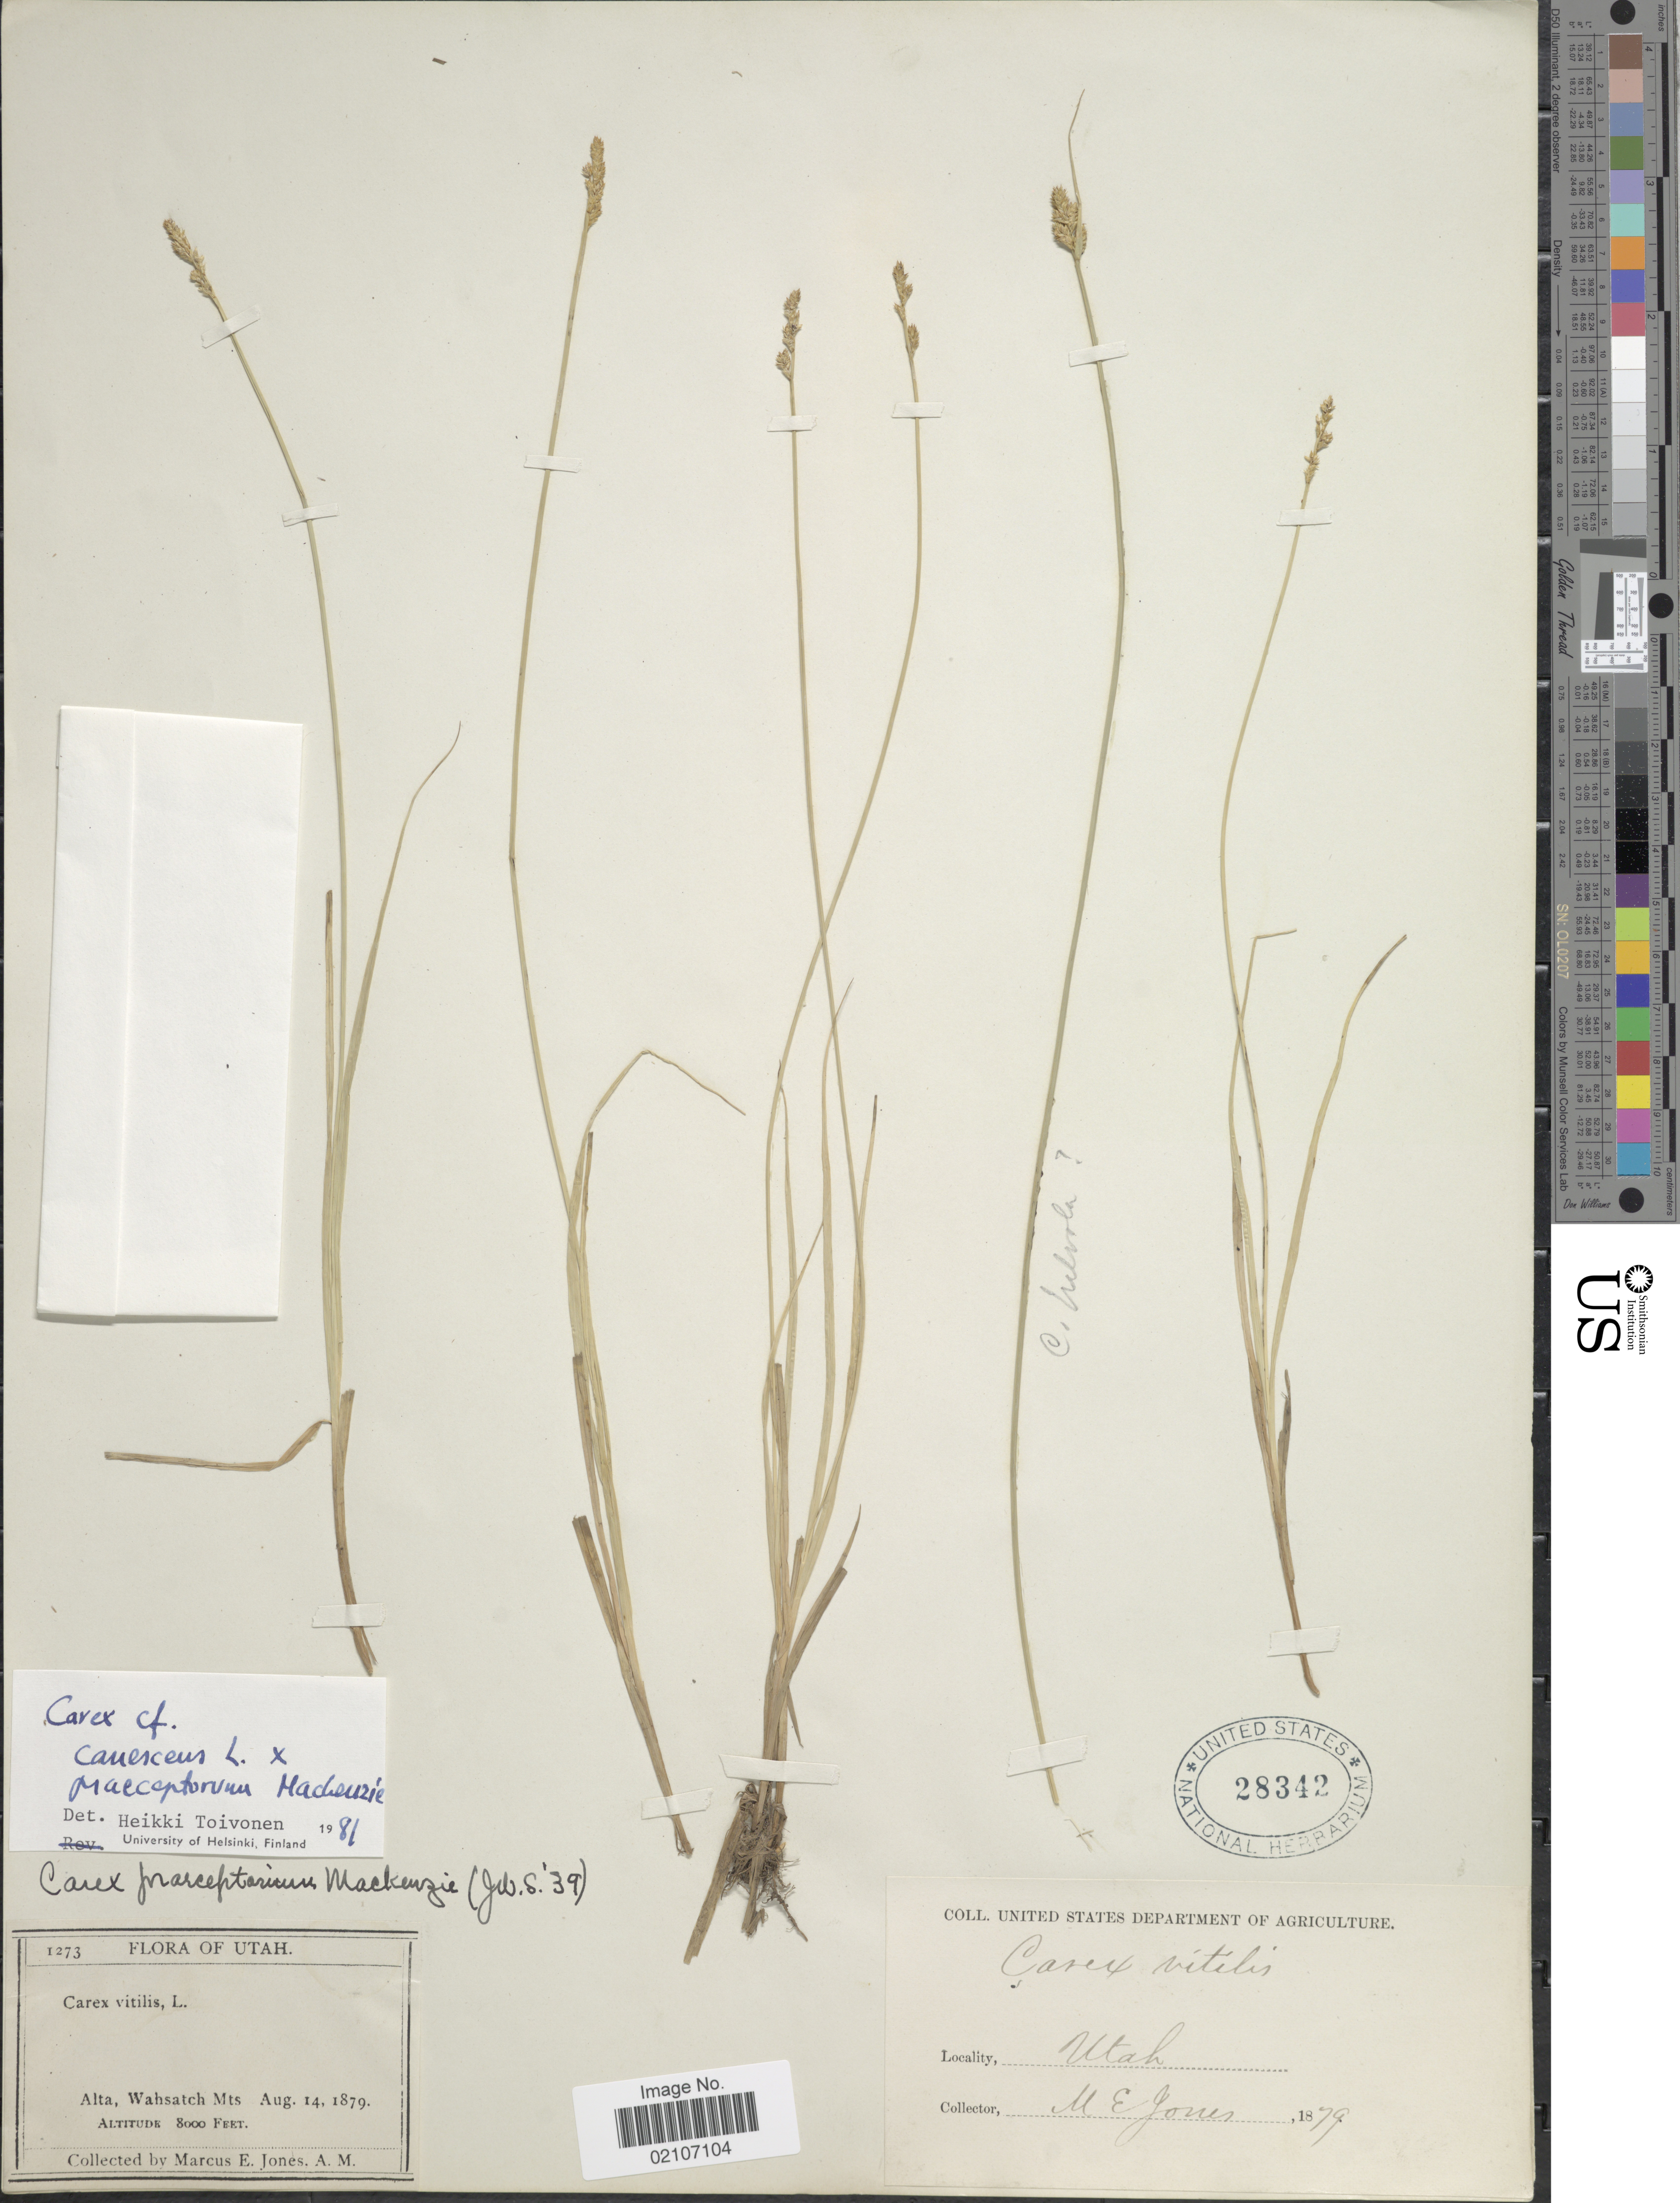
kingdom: Plantae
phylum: Tracheophyta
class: Liliopsida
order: Poales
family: Cyperaceae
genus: Carex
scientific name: Carex canescens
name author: L.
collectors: M. E. Jones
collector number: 1273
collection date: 1879-08-14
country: United States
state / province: Utah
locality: Alta, Wahsatch Mts.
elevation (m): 2438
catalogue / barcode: US 28342